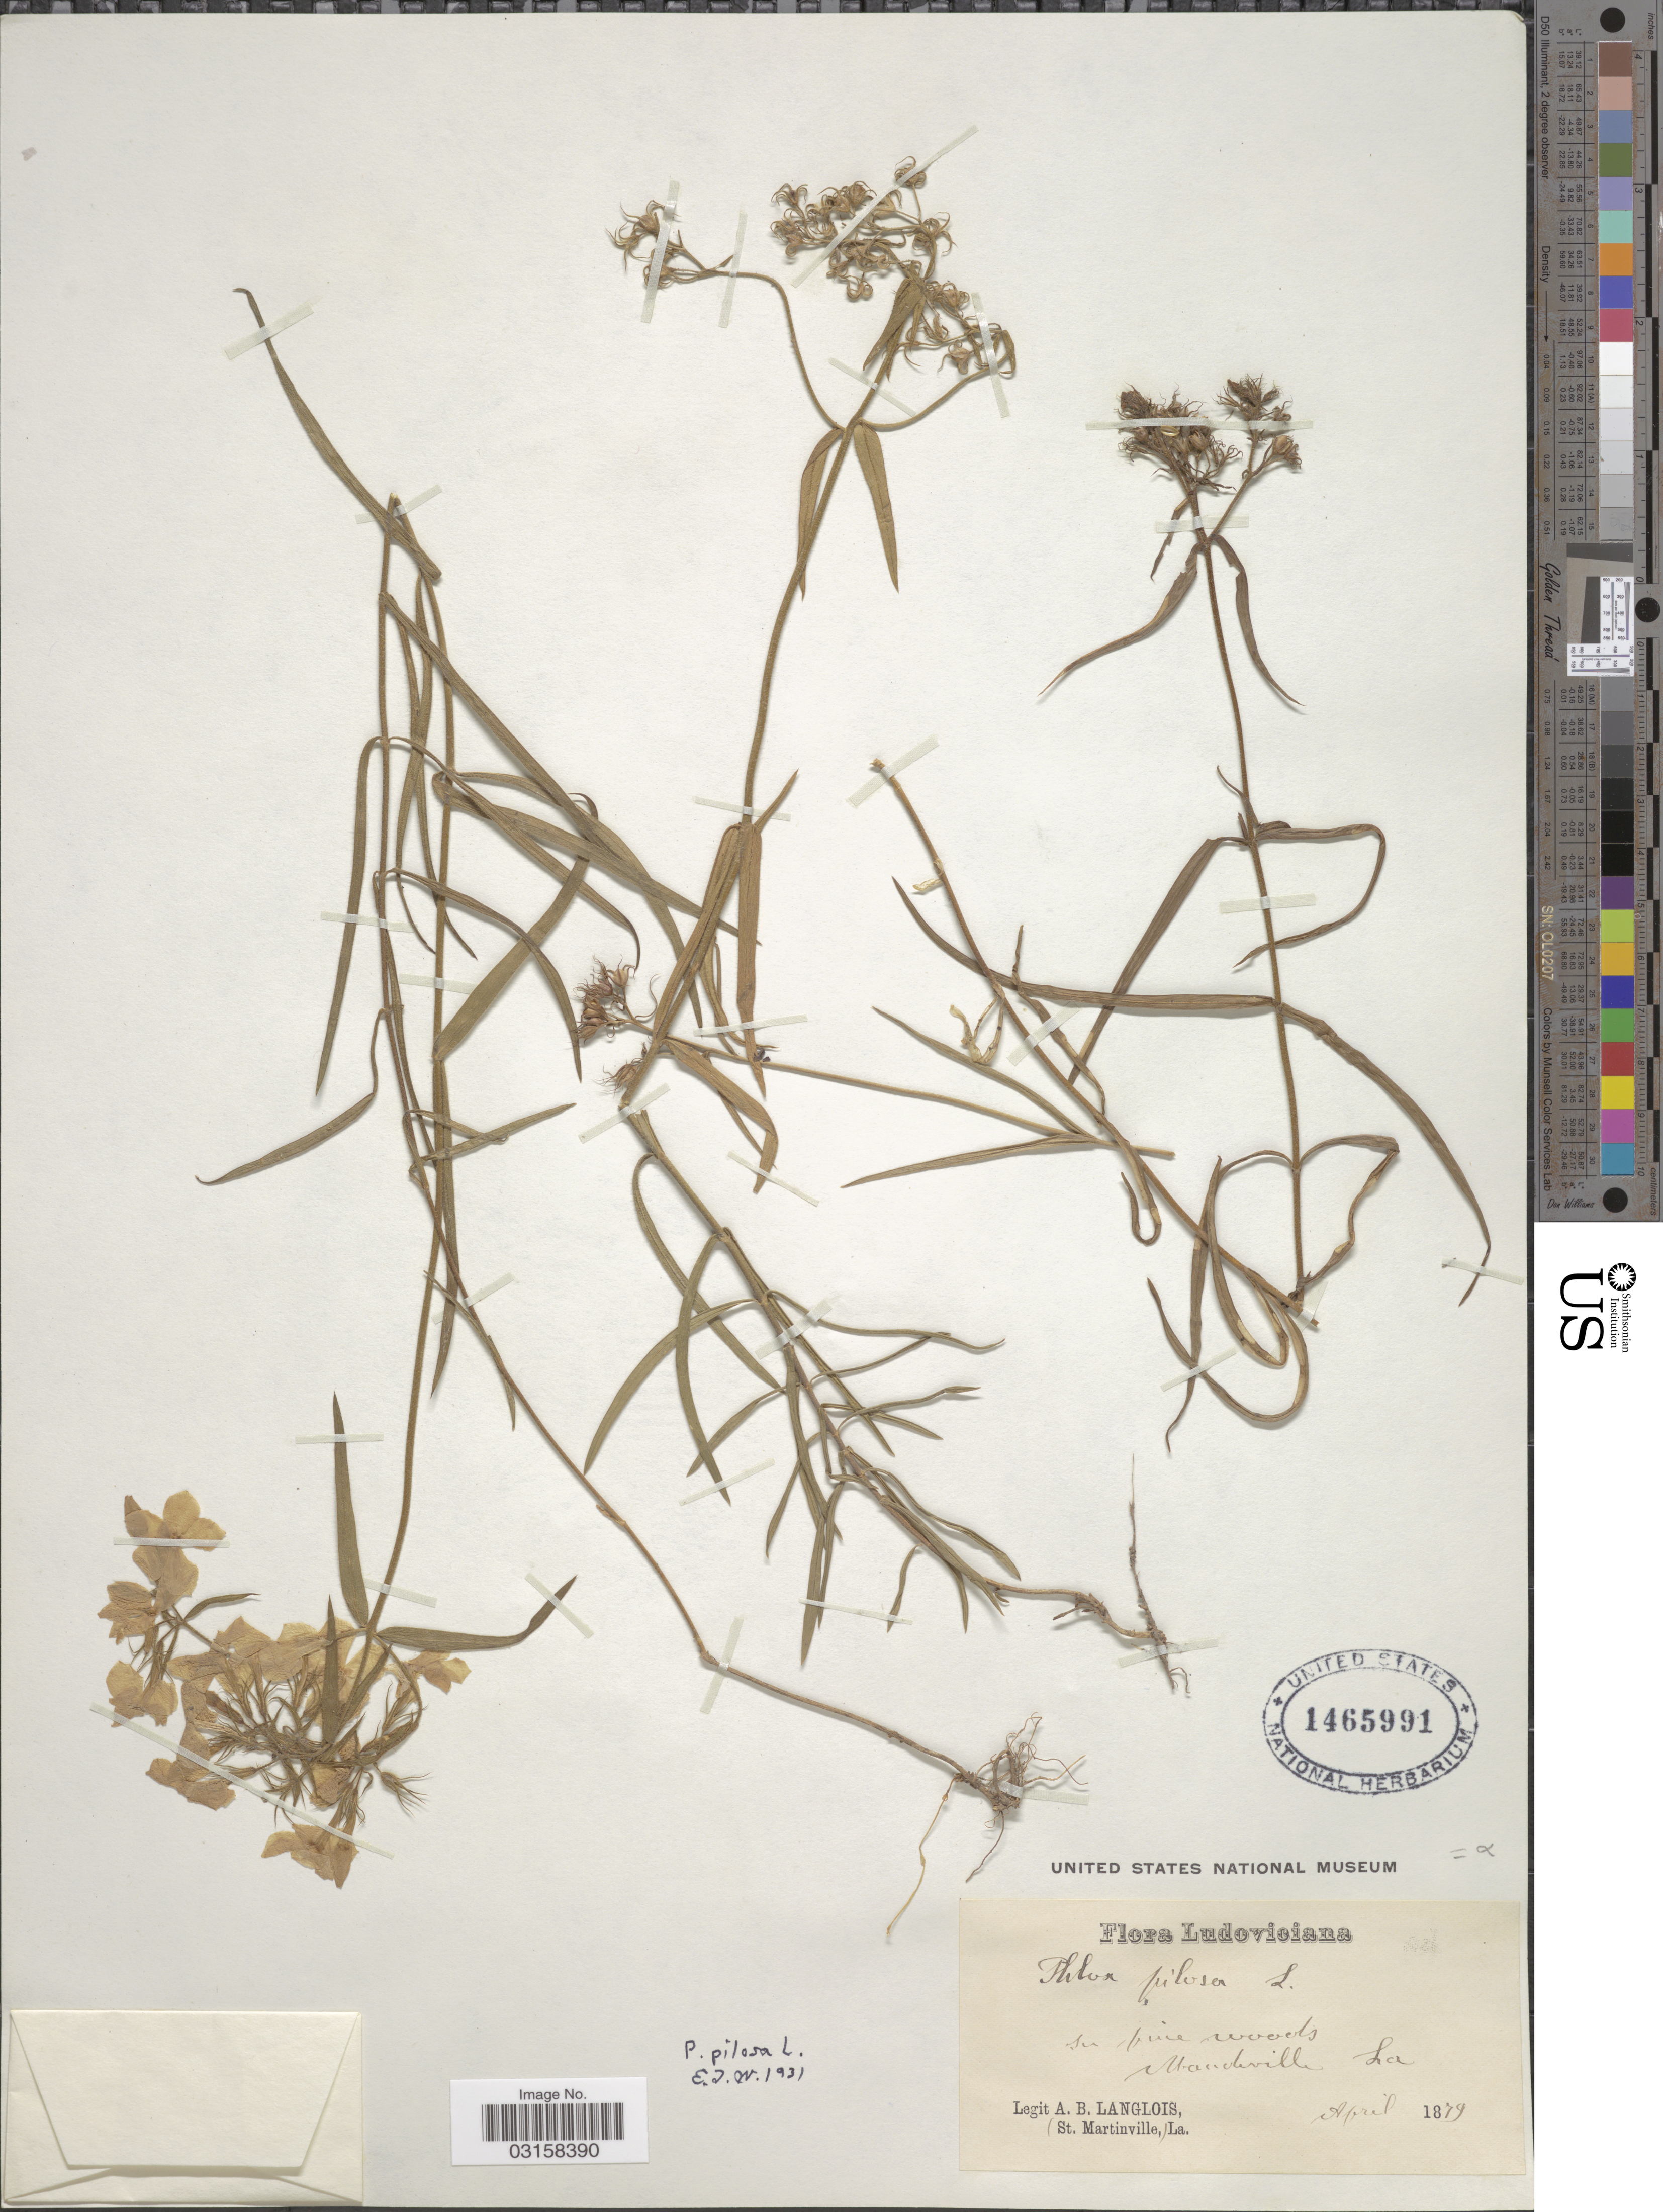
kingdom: Plantae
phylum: Tracheophyta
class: Magnoliopsida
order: Ericales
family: Polemoniaceae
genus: Phlox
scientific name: Phlox pilosa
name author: L.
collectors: A. Langlois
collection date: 1879-04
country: United States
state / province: Louisiana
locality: Ludoviciana. Mandeville La.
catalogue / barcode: US 1465991